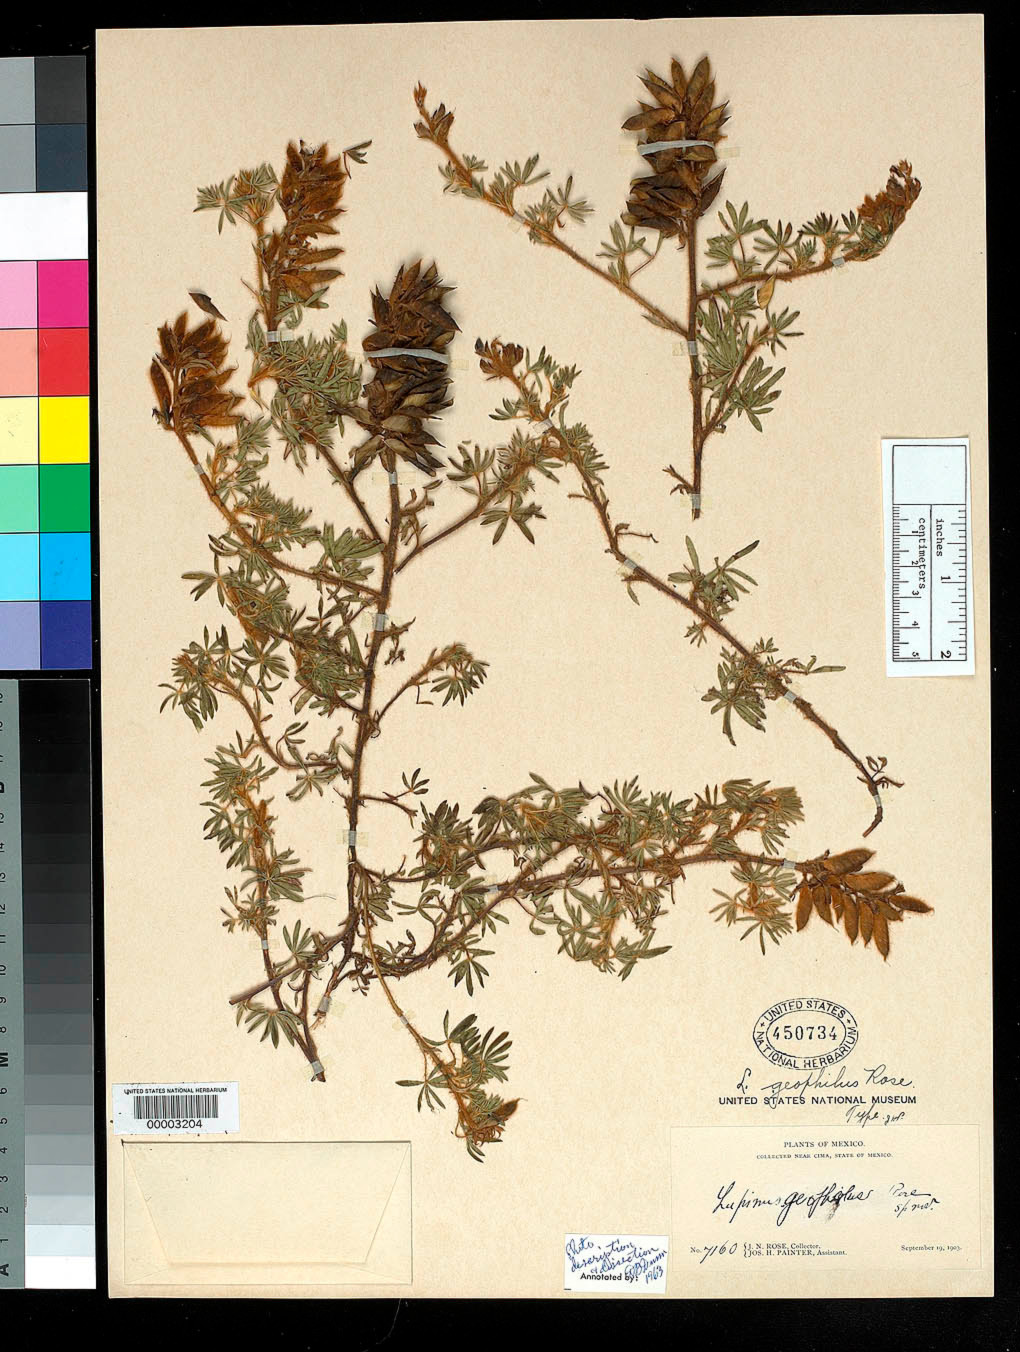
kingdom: Plantae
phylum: Tracheophyta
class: Magnoliopsida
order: Fabales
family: Fabaceae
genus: Lupinus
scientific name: Lupinus geophilus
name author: Rose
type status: Holotype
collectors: J. N. Rose & J. H. Painter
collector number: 7160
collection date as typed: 19 Sep 1903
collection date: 1903-09-19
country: Mexico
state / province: México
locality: Near Cima.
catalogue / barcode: US 450734